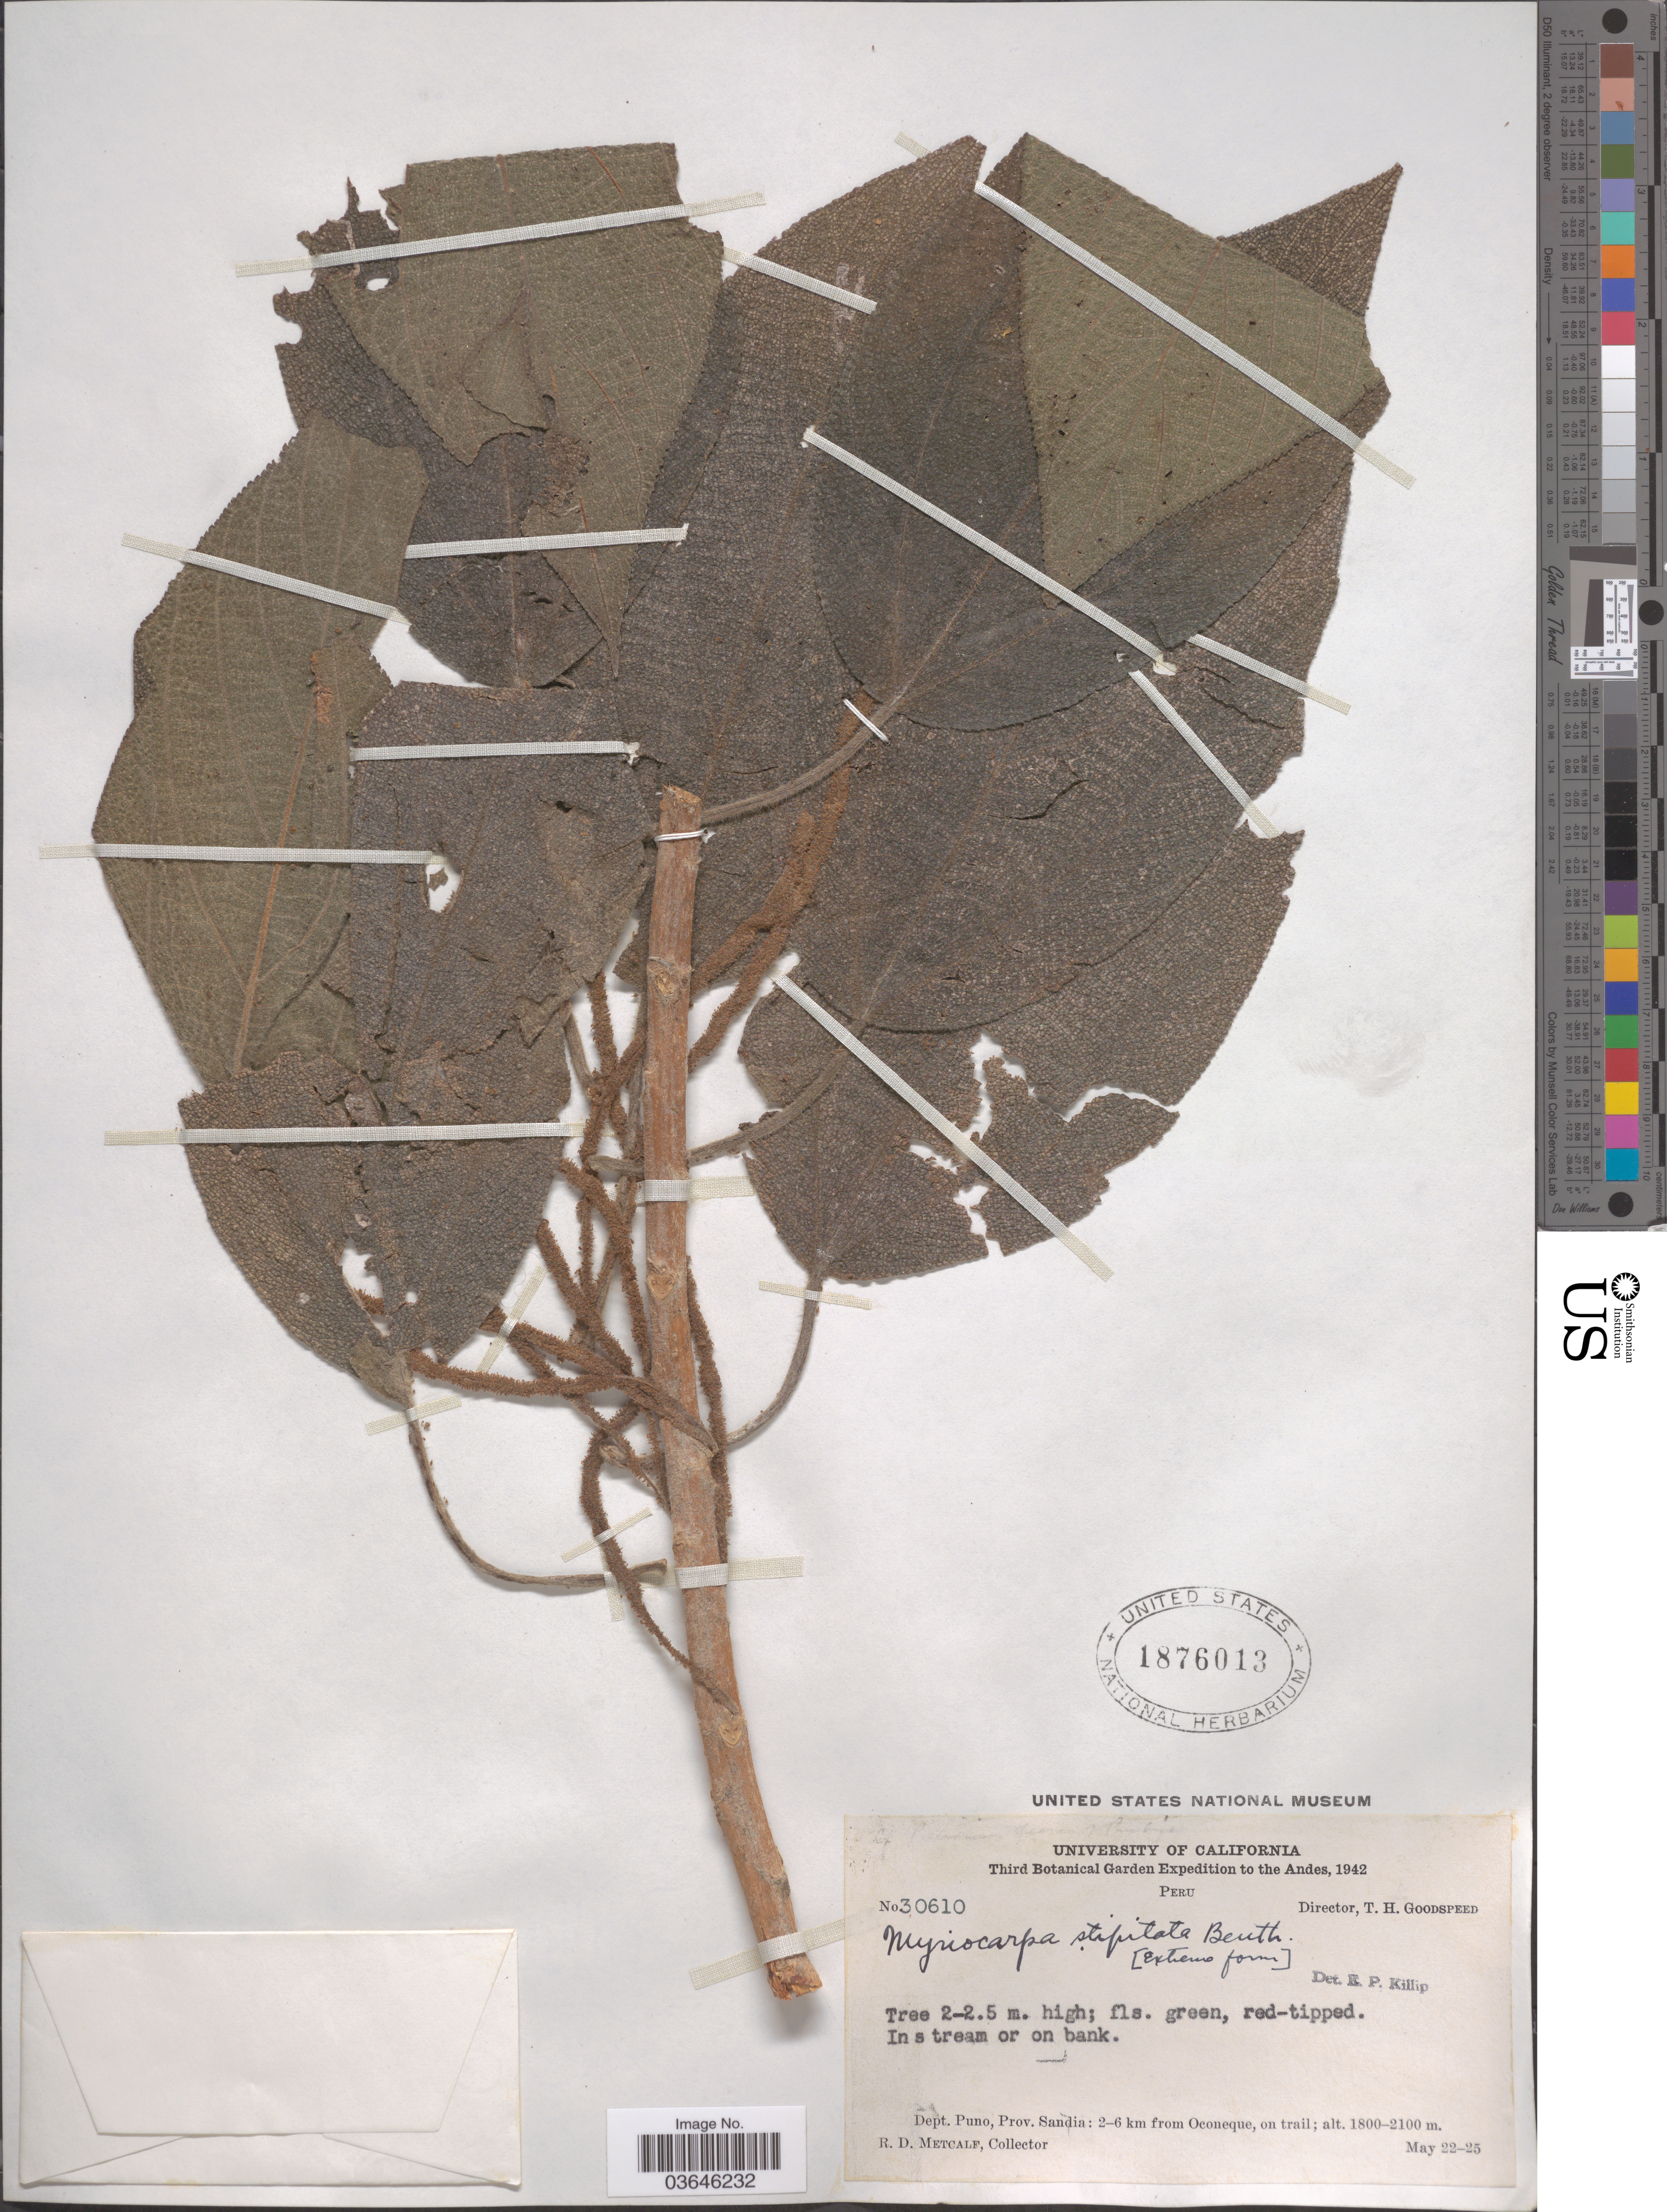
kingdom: Plantae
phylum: Tracheophyta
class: Magnoliopsida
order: Rosales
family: Urticaceae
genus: Myriocarpa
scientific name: Myriocarpa stipitata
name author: Benth.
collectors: R. D. Metcalf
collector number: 30610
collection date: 1942-05-22/1942-05-25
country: Peru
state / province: Puno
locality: Andes. Dept. Puno, Prov. Sandia: 2-6 km from Oconeque.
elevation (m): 1800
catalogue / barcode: US 1876013